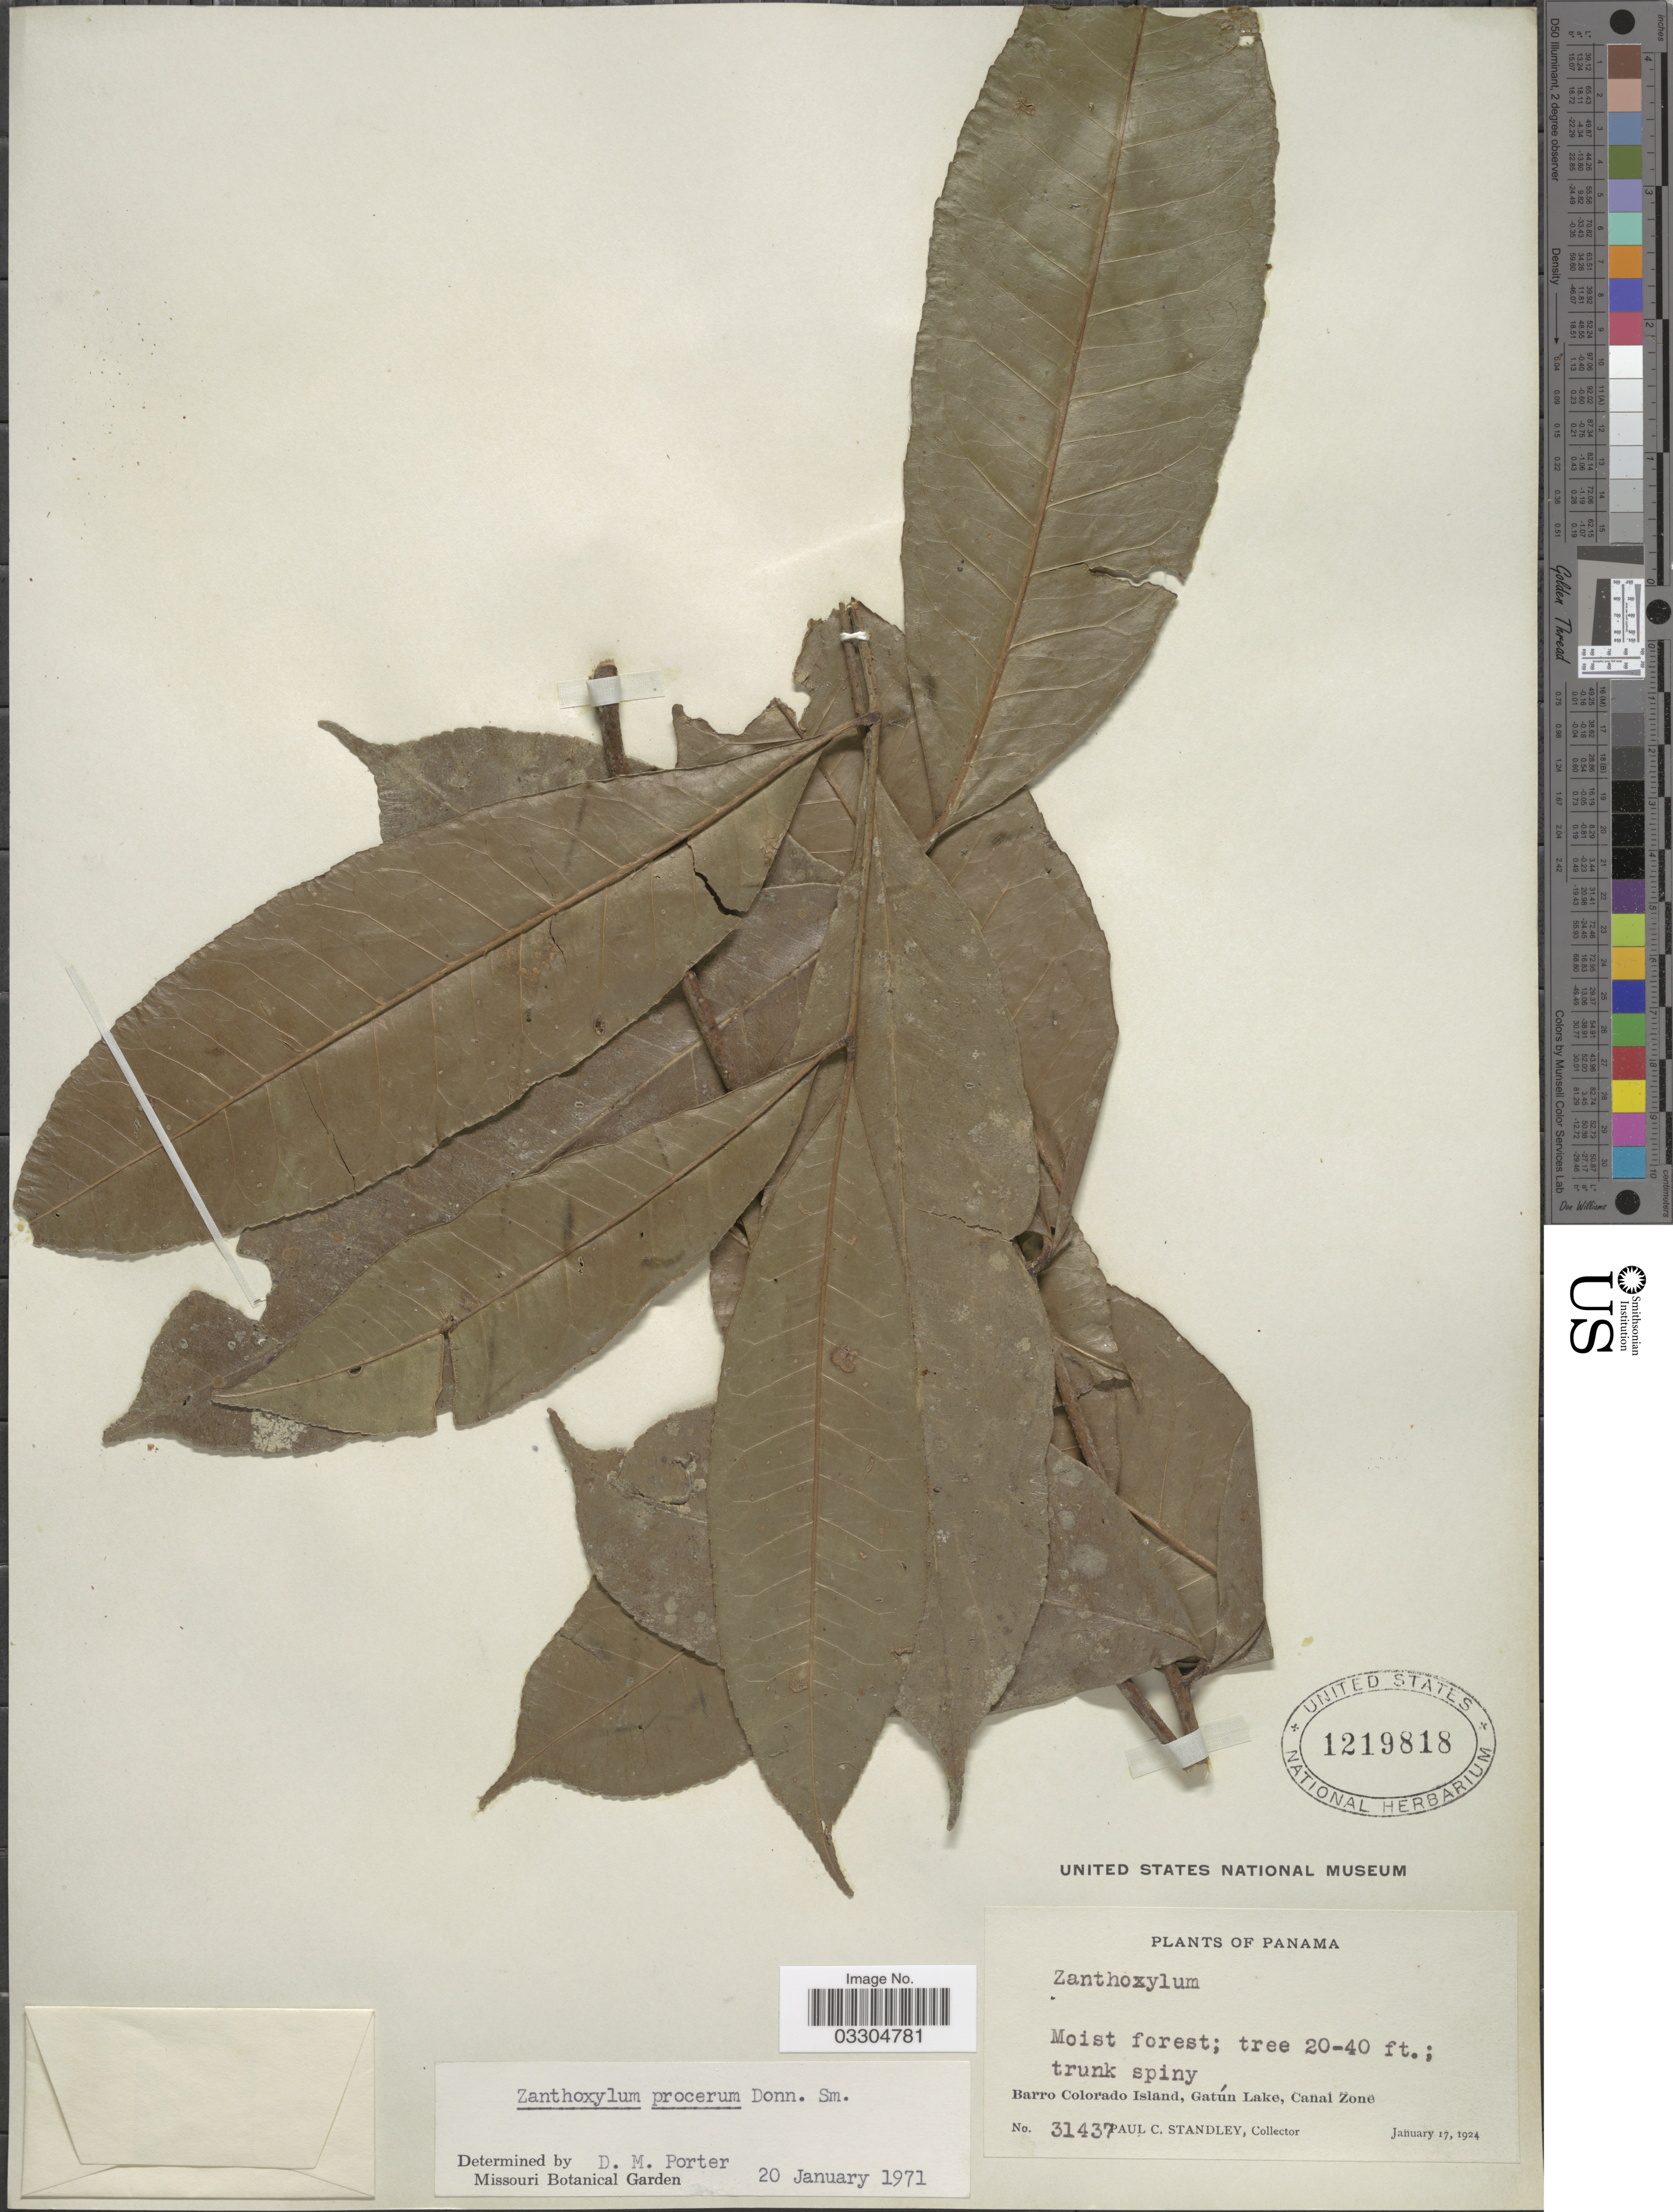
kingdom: Plantae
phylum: Tracheophyta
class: Magnoliopsida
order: Sapindales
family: Rutaceae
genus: Zanthoxylum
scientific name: Zanthoxylum procerum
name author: Donn. Sm.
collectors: P. C. Standley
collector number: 31437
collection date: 1924-01-17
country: Panama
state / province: Panamá Oeste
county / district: Canal Zone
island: Barro Colorado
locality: Barro Colorado Island, Gatún Lake, Canal Zone.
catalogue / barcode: US 1219818